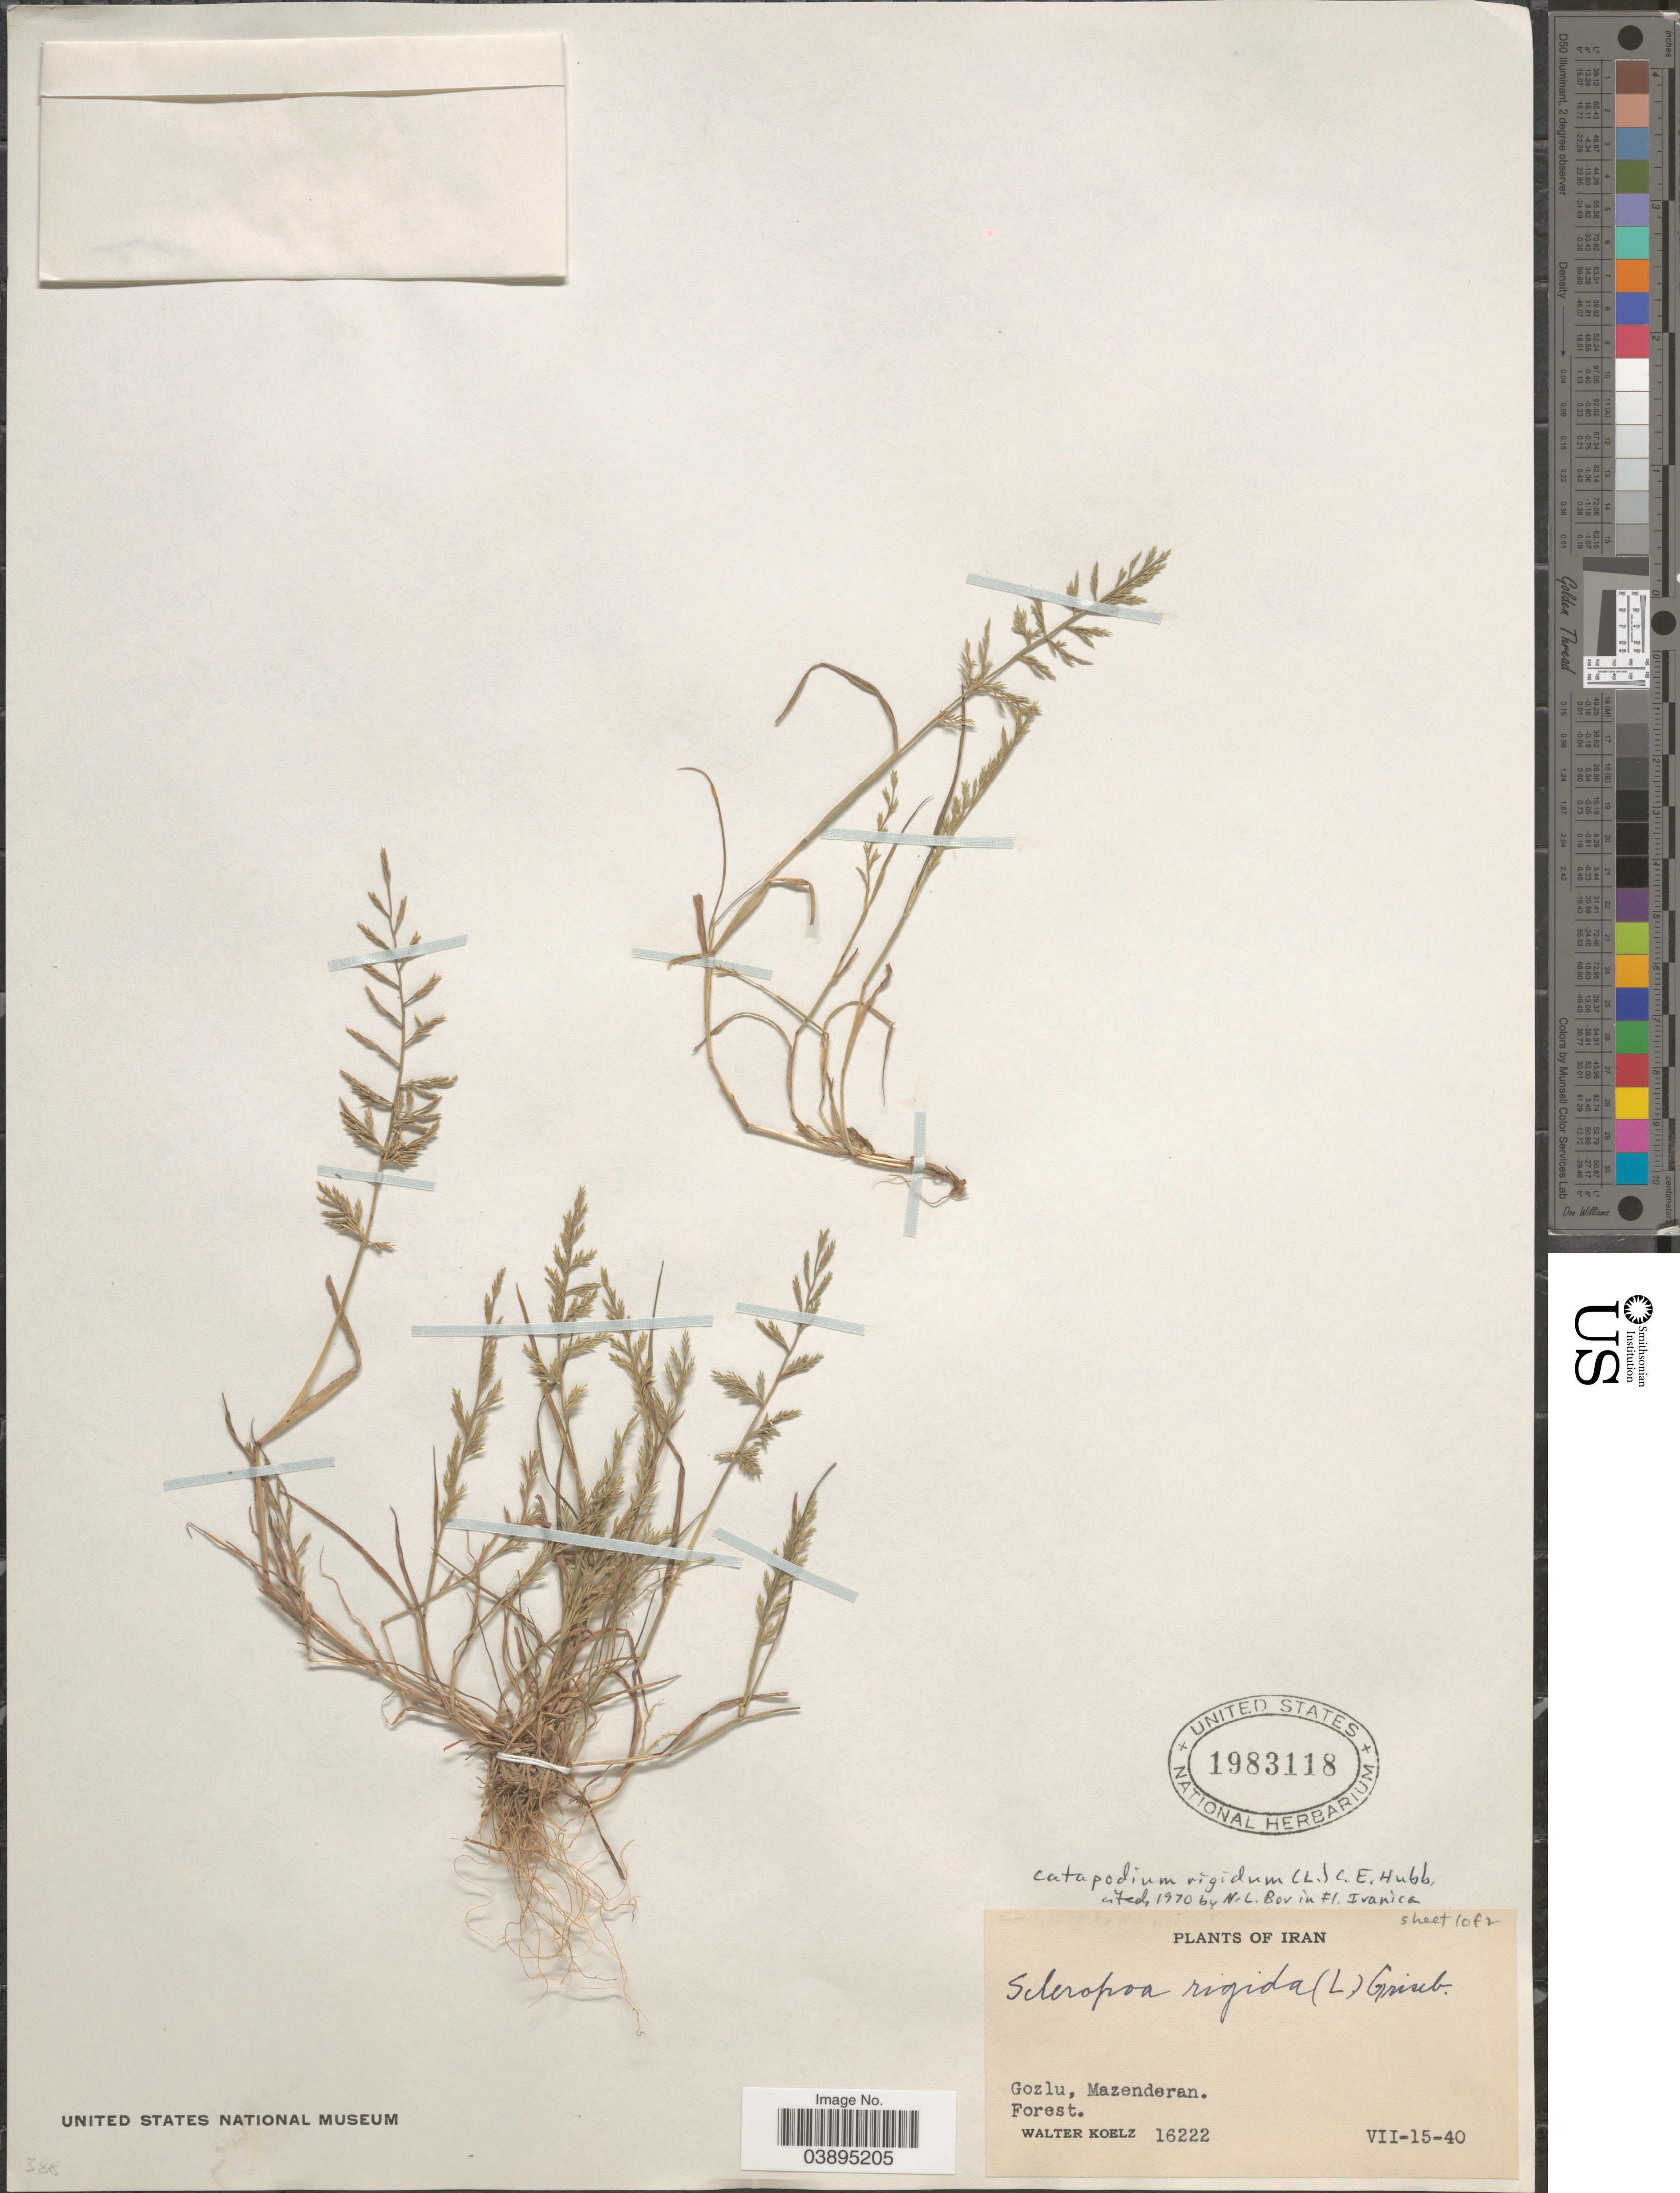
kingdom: Plantae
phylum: Tracheophyta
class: Liliopsida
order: Poales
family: Poaceae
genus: Catapodium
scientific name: Catapodium rigidum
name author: (L.) C.E. Hubb.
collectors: W. N. Koelz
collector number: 16222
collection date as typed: Transcribed d/m/y: 15/7/40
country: Iran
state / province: Mazandaran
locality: Gozlu, Mazenderan.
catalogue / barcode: US 1983118